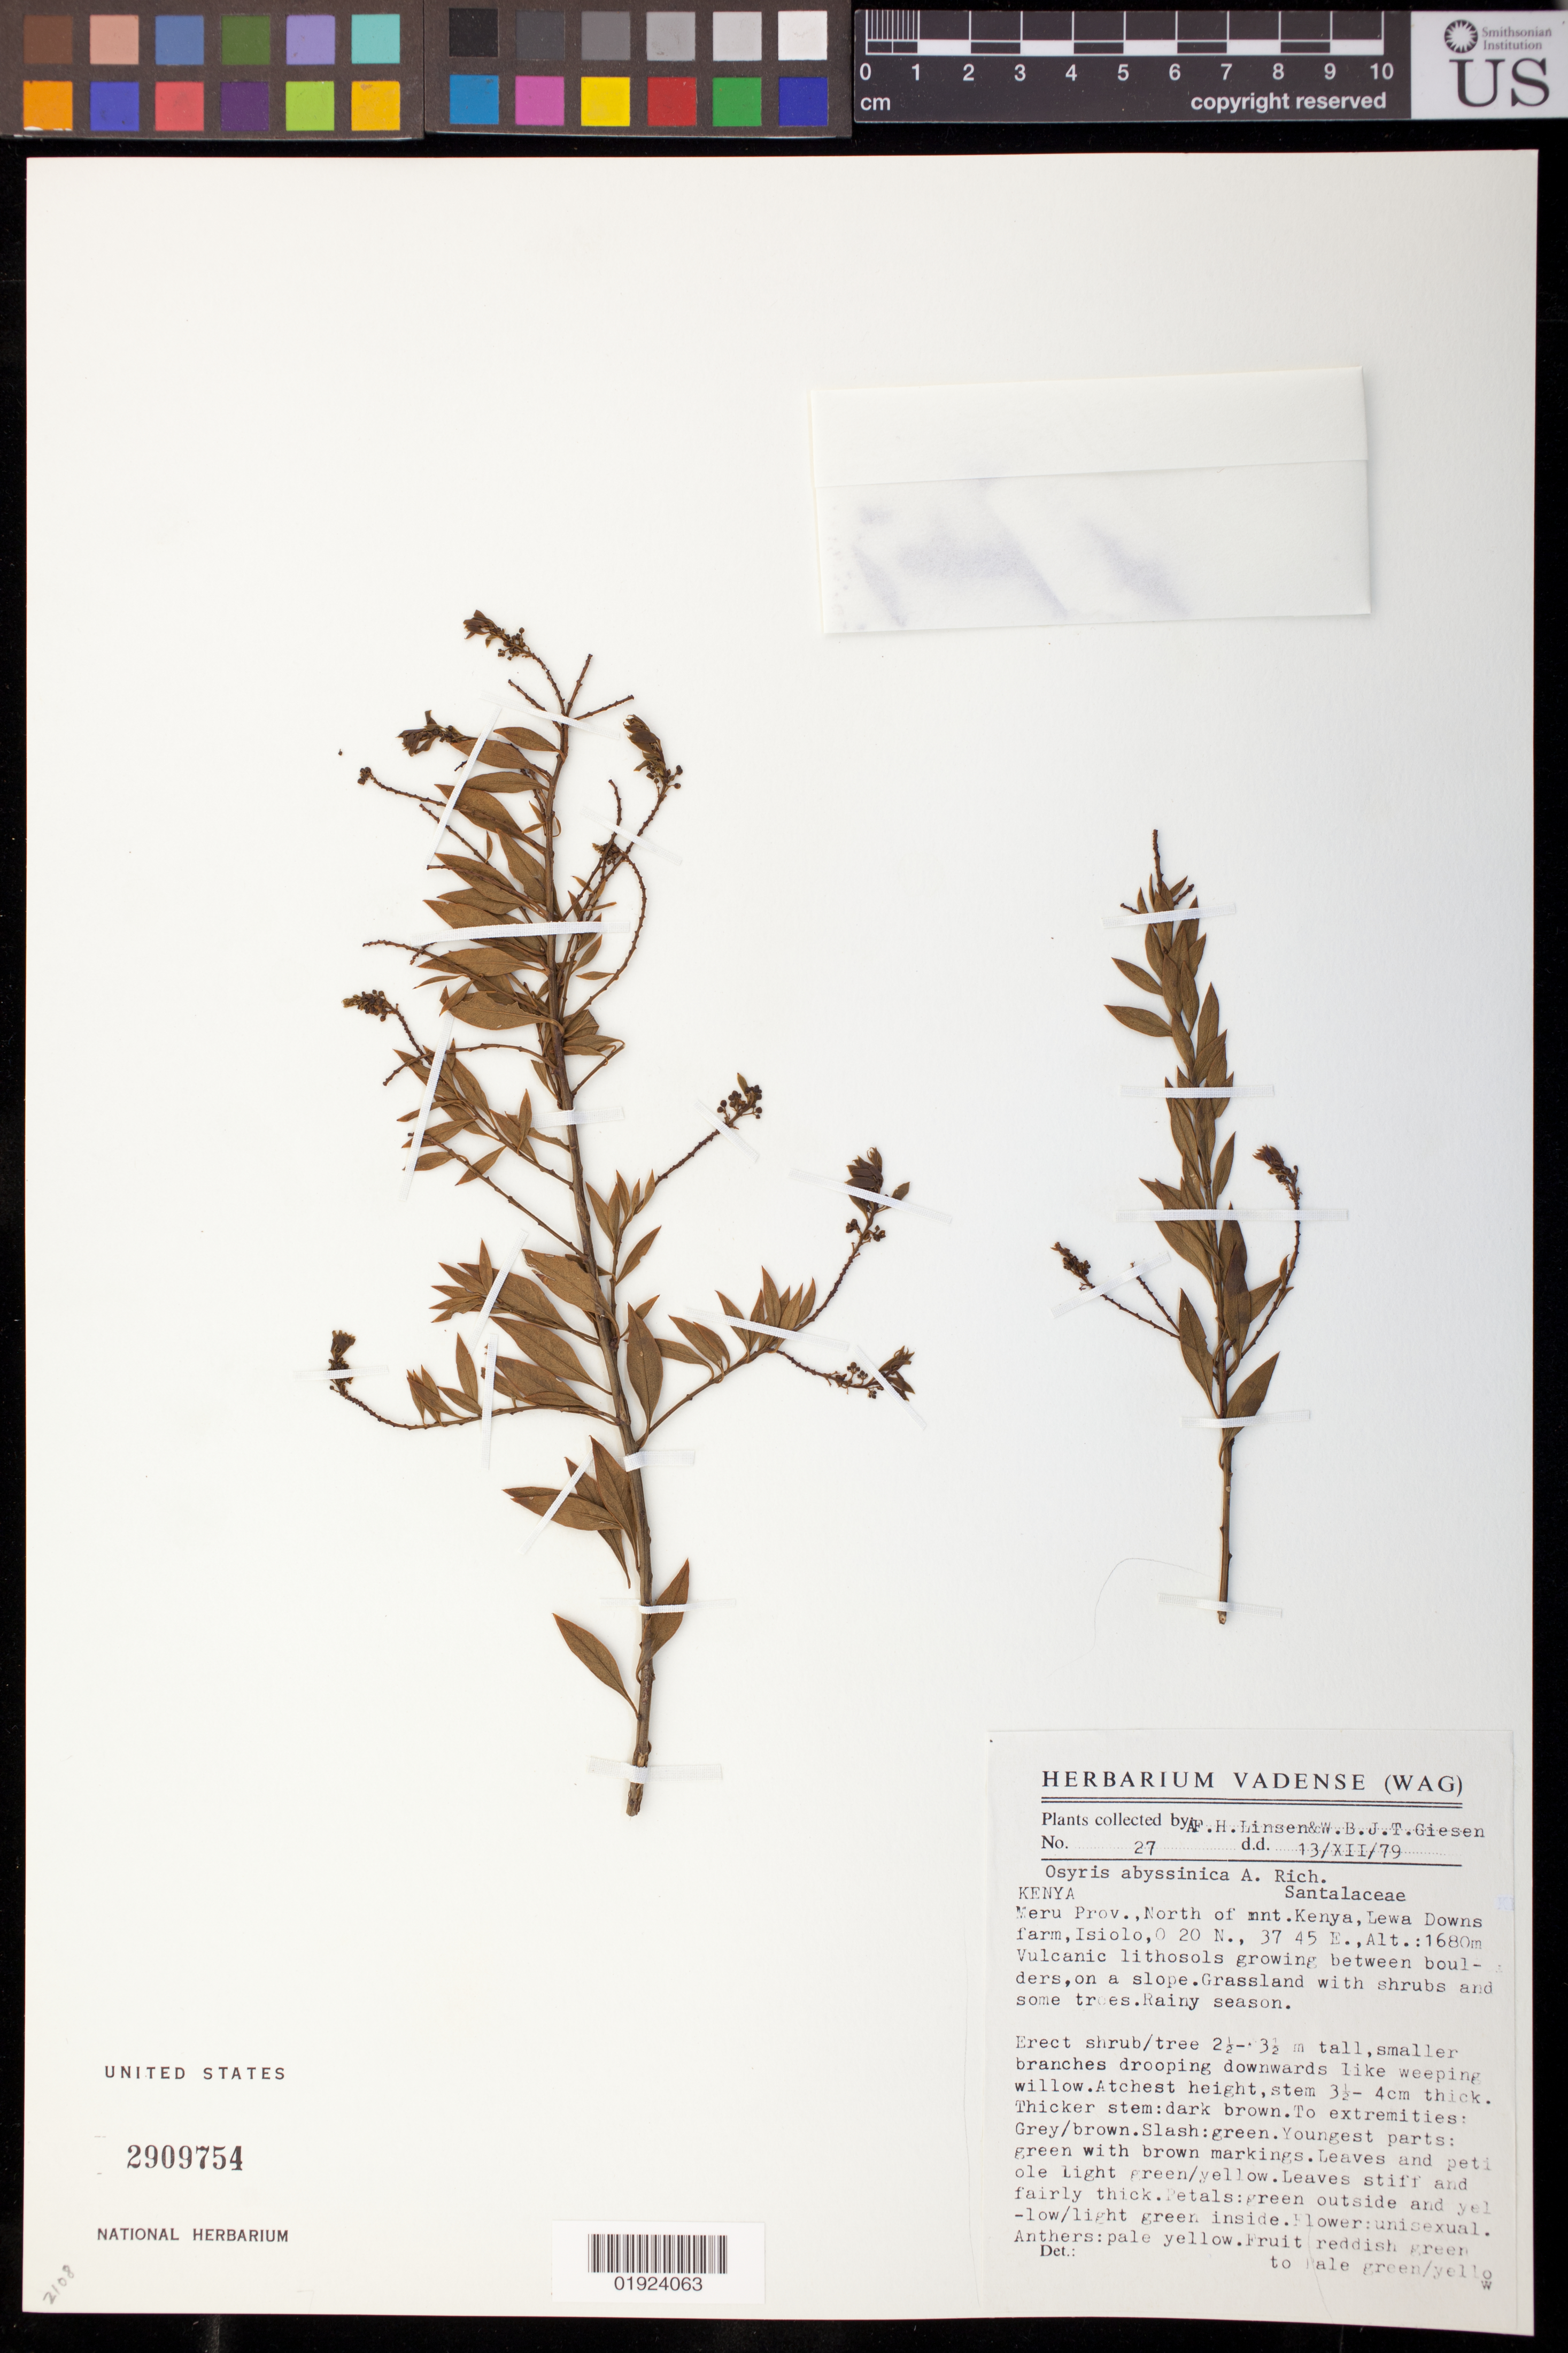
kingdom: Plantae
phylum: Tracheophyta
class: Magnoliopsida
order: Santalales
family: Santalaceae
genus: Osyris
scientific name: Osyris abyssinica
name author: Hochst.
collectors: A. Linsen & B. Giesen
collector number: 27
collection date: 1979-12-13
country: Kenya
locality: North of mnt. Kenya, Lewa Downs farm, Isiolo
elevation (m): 1680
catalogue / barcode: US 2909754